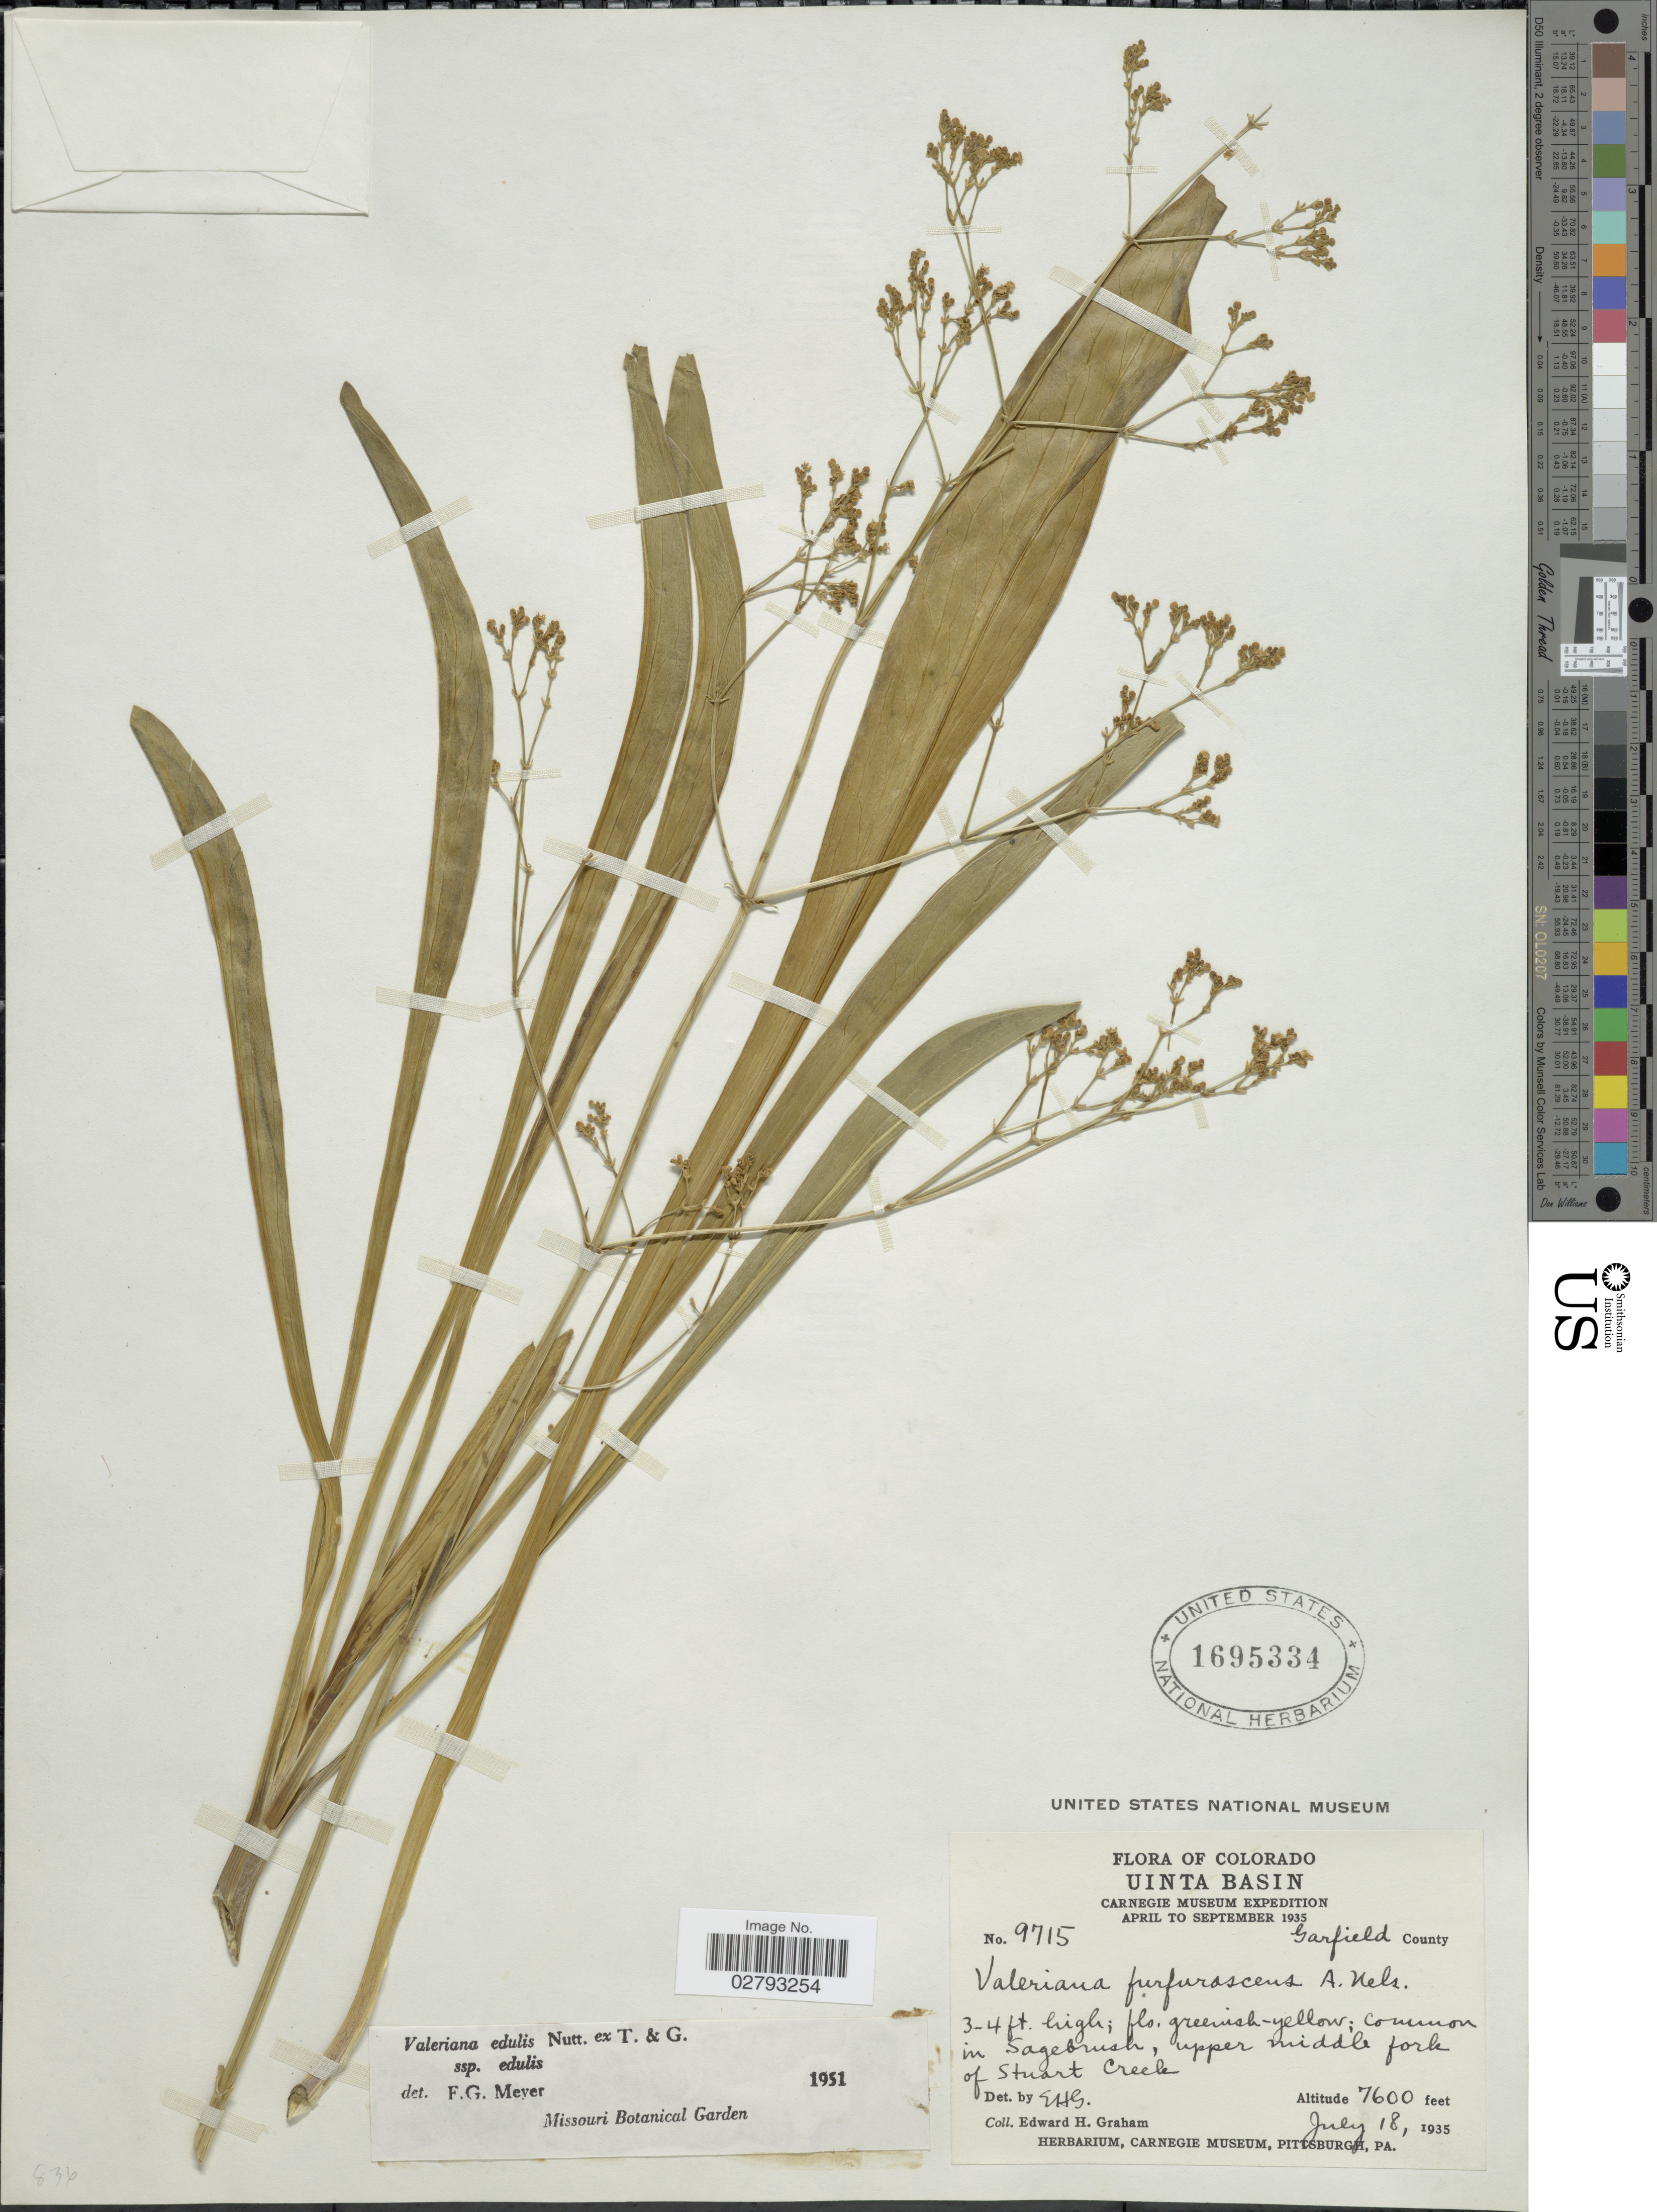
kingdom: Plantae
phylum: Tracheophyta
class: Magnoliopsida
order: Dipsacales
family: Caprifoliaceae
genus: Valeriana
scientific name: Valeriana edulis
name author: Nutt.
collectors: E. H. Graham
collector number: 9715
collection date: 1935-07-18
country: United States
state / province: Colorado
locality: Uinta Basin, Garfield County, common in Sagebrush, upper middle fork of Stuart Creek.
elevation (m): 2316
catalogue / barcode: US 1695334